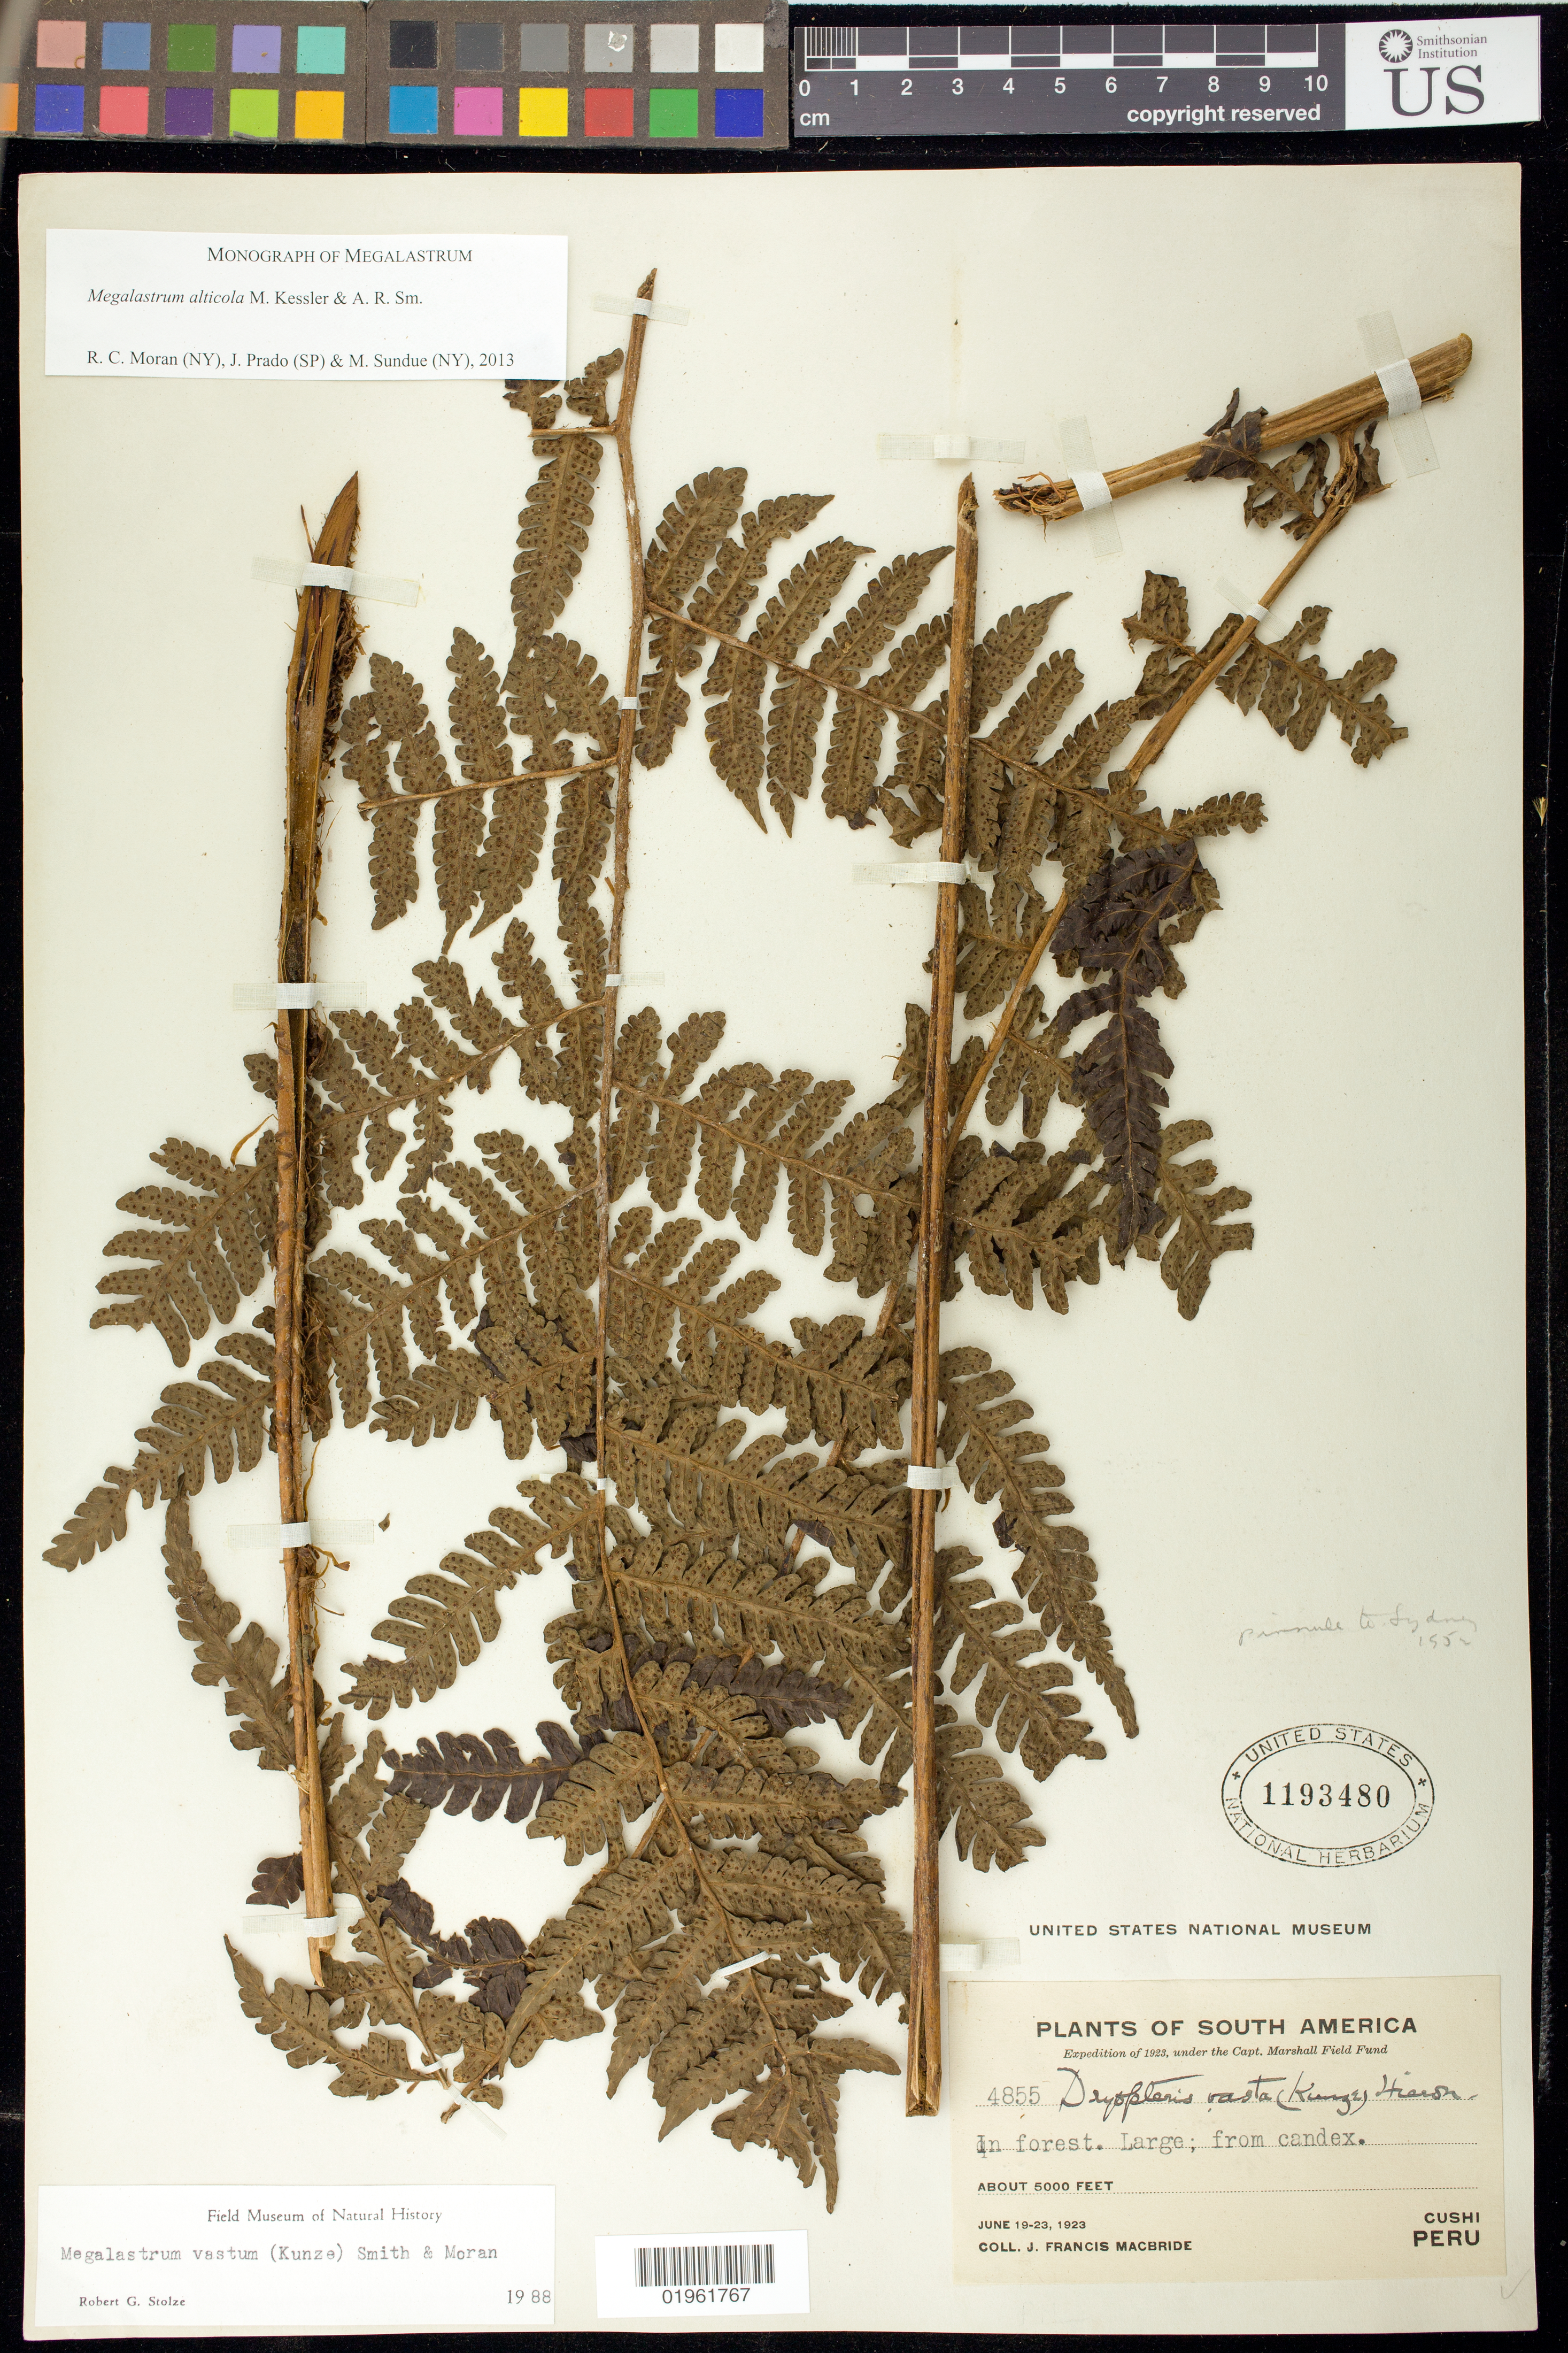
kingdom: Plantae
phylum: Tracheophyta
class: Polypodiopsida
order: Polypodiales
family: Dryopteridaceae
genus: Megalastrum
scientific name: Megalastrum sp.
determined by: Moran, R. C.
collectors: J. F. Macbride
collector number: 4855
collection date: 1923-06-19/1923-06-23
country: Peru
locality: Cushi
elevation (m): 1524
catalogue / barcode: US 1193480